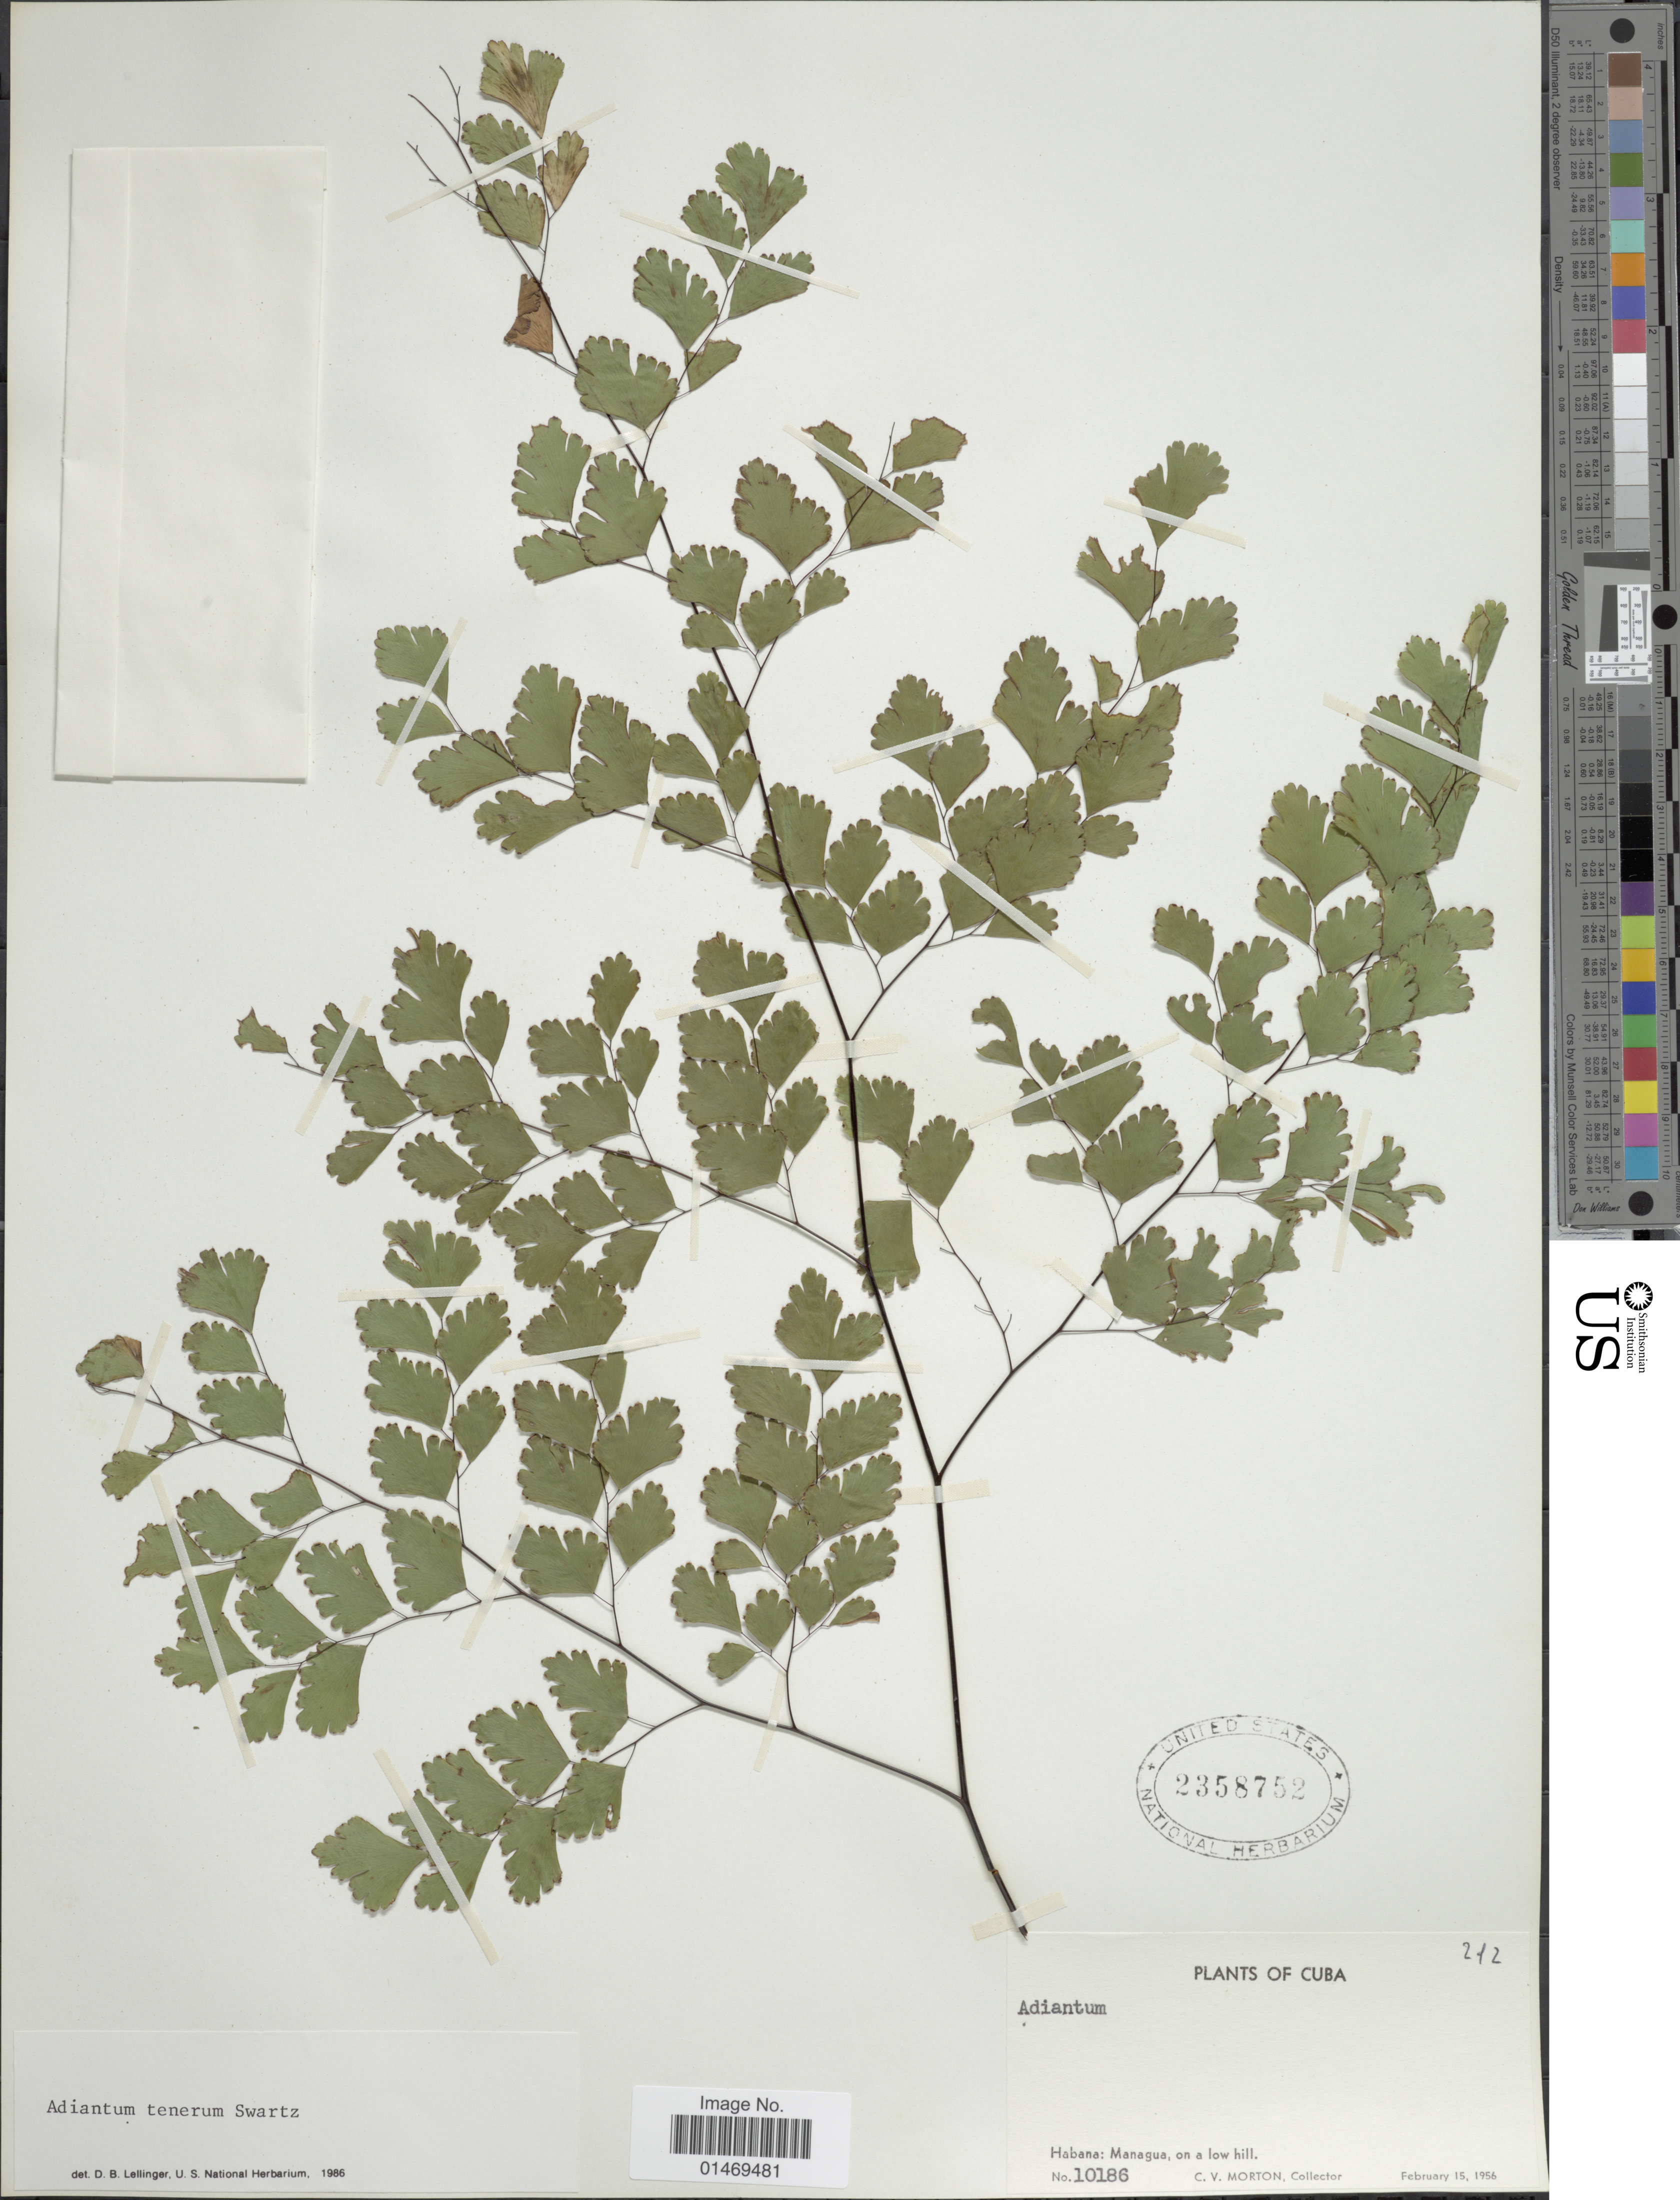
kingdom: Plantae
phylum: Tracheophyta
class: Polypodiopsida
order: Polypodiales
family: Pteridaceae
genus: Adiantum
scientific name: Adiantum tenerum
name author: Sw.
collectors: C. V. Morton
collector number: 10186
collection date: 1956-02-15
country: Cuba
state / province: La Habana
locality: Managua, on a low hill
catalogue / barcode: US 2358752